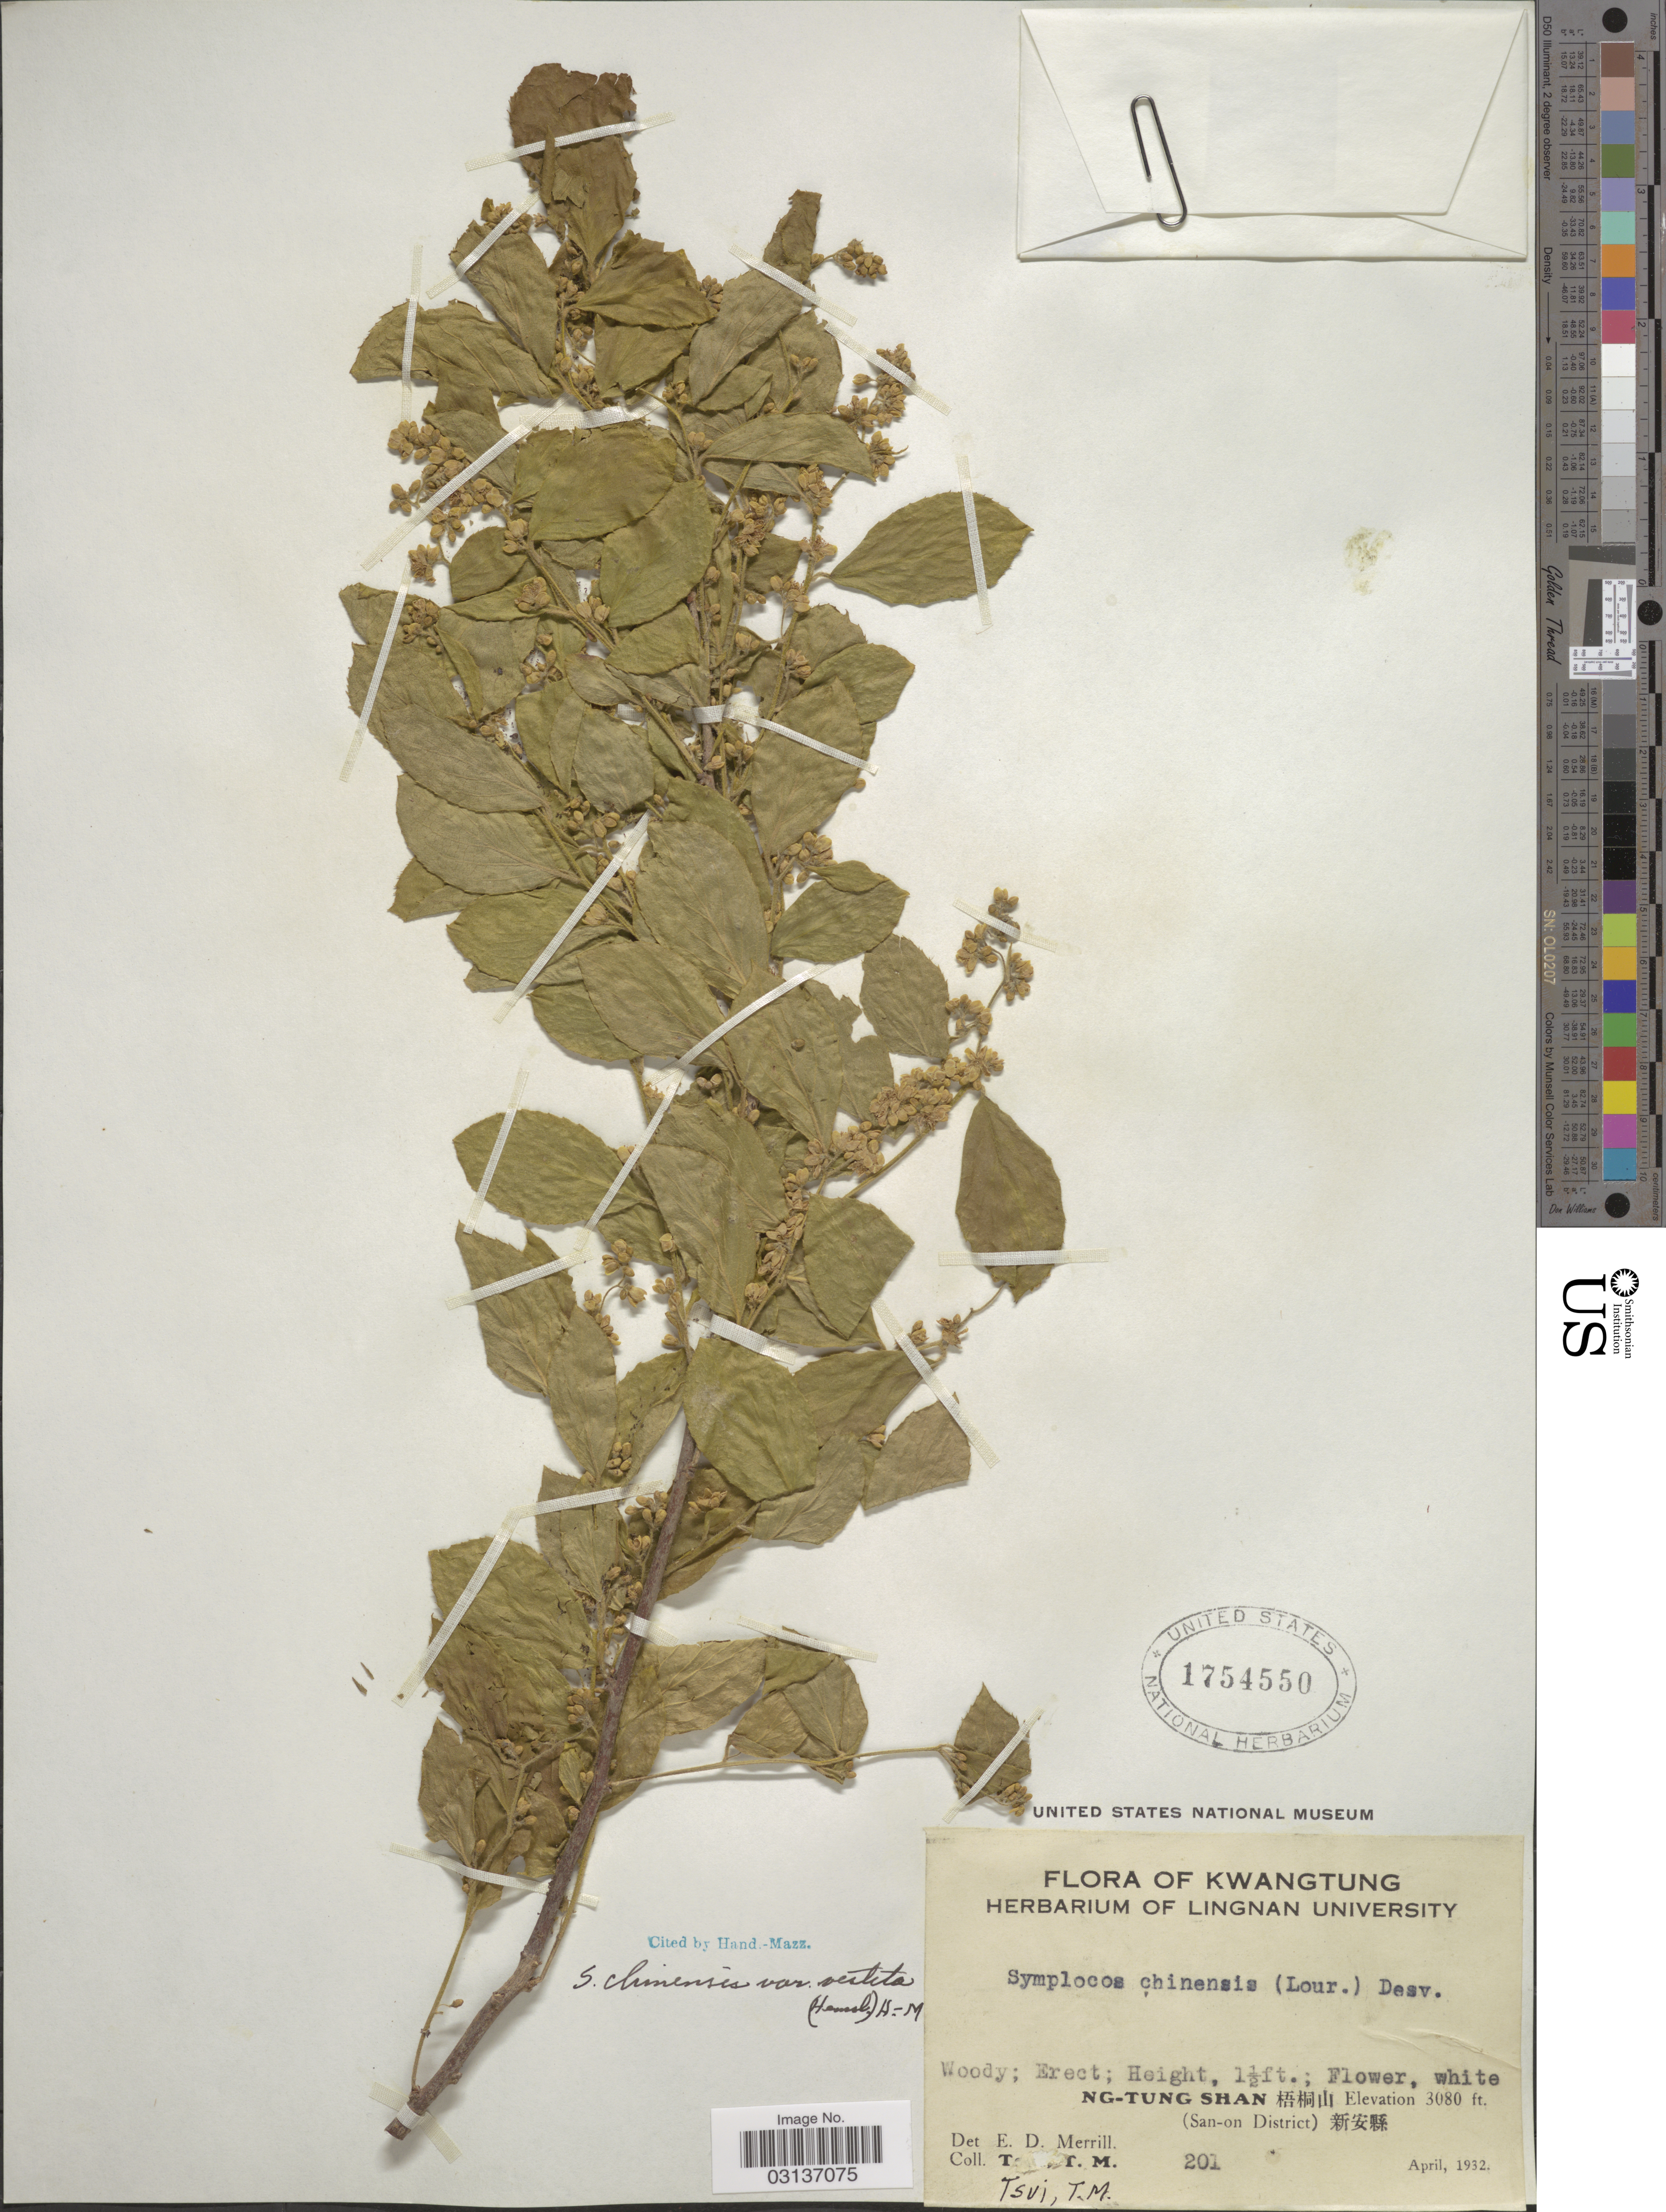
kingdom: Plantae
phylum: Tracheophyta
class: Magnoliopsida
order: Ericales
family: Symplocaceae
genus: Symplocos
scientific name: Symplocos paniculata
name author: Miq.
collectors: T. Tsui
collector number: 201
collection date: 1932-04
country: China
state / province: Guangdong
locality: Kwangtung. Ng-Tung Shan (San-on District).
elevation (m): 939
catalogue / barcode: US 1754550